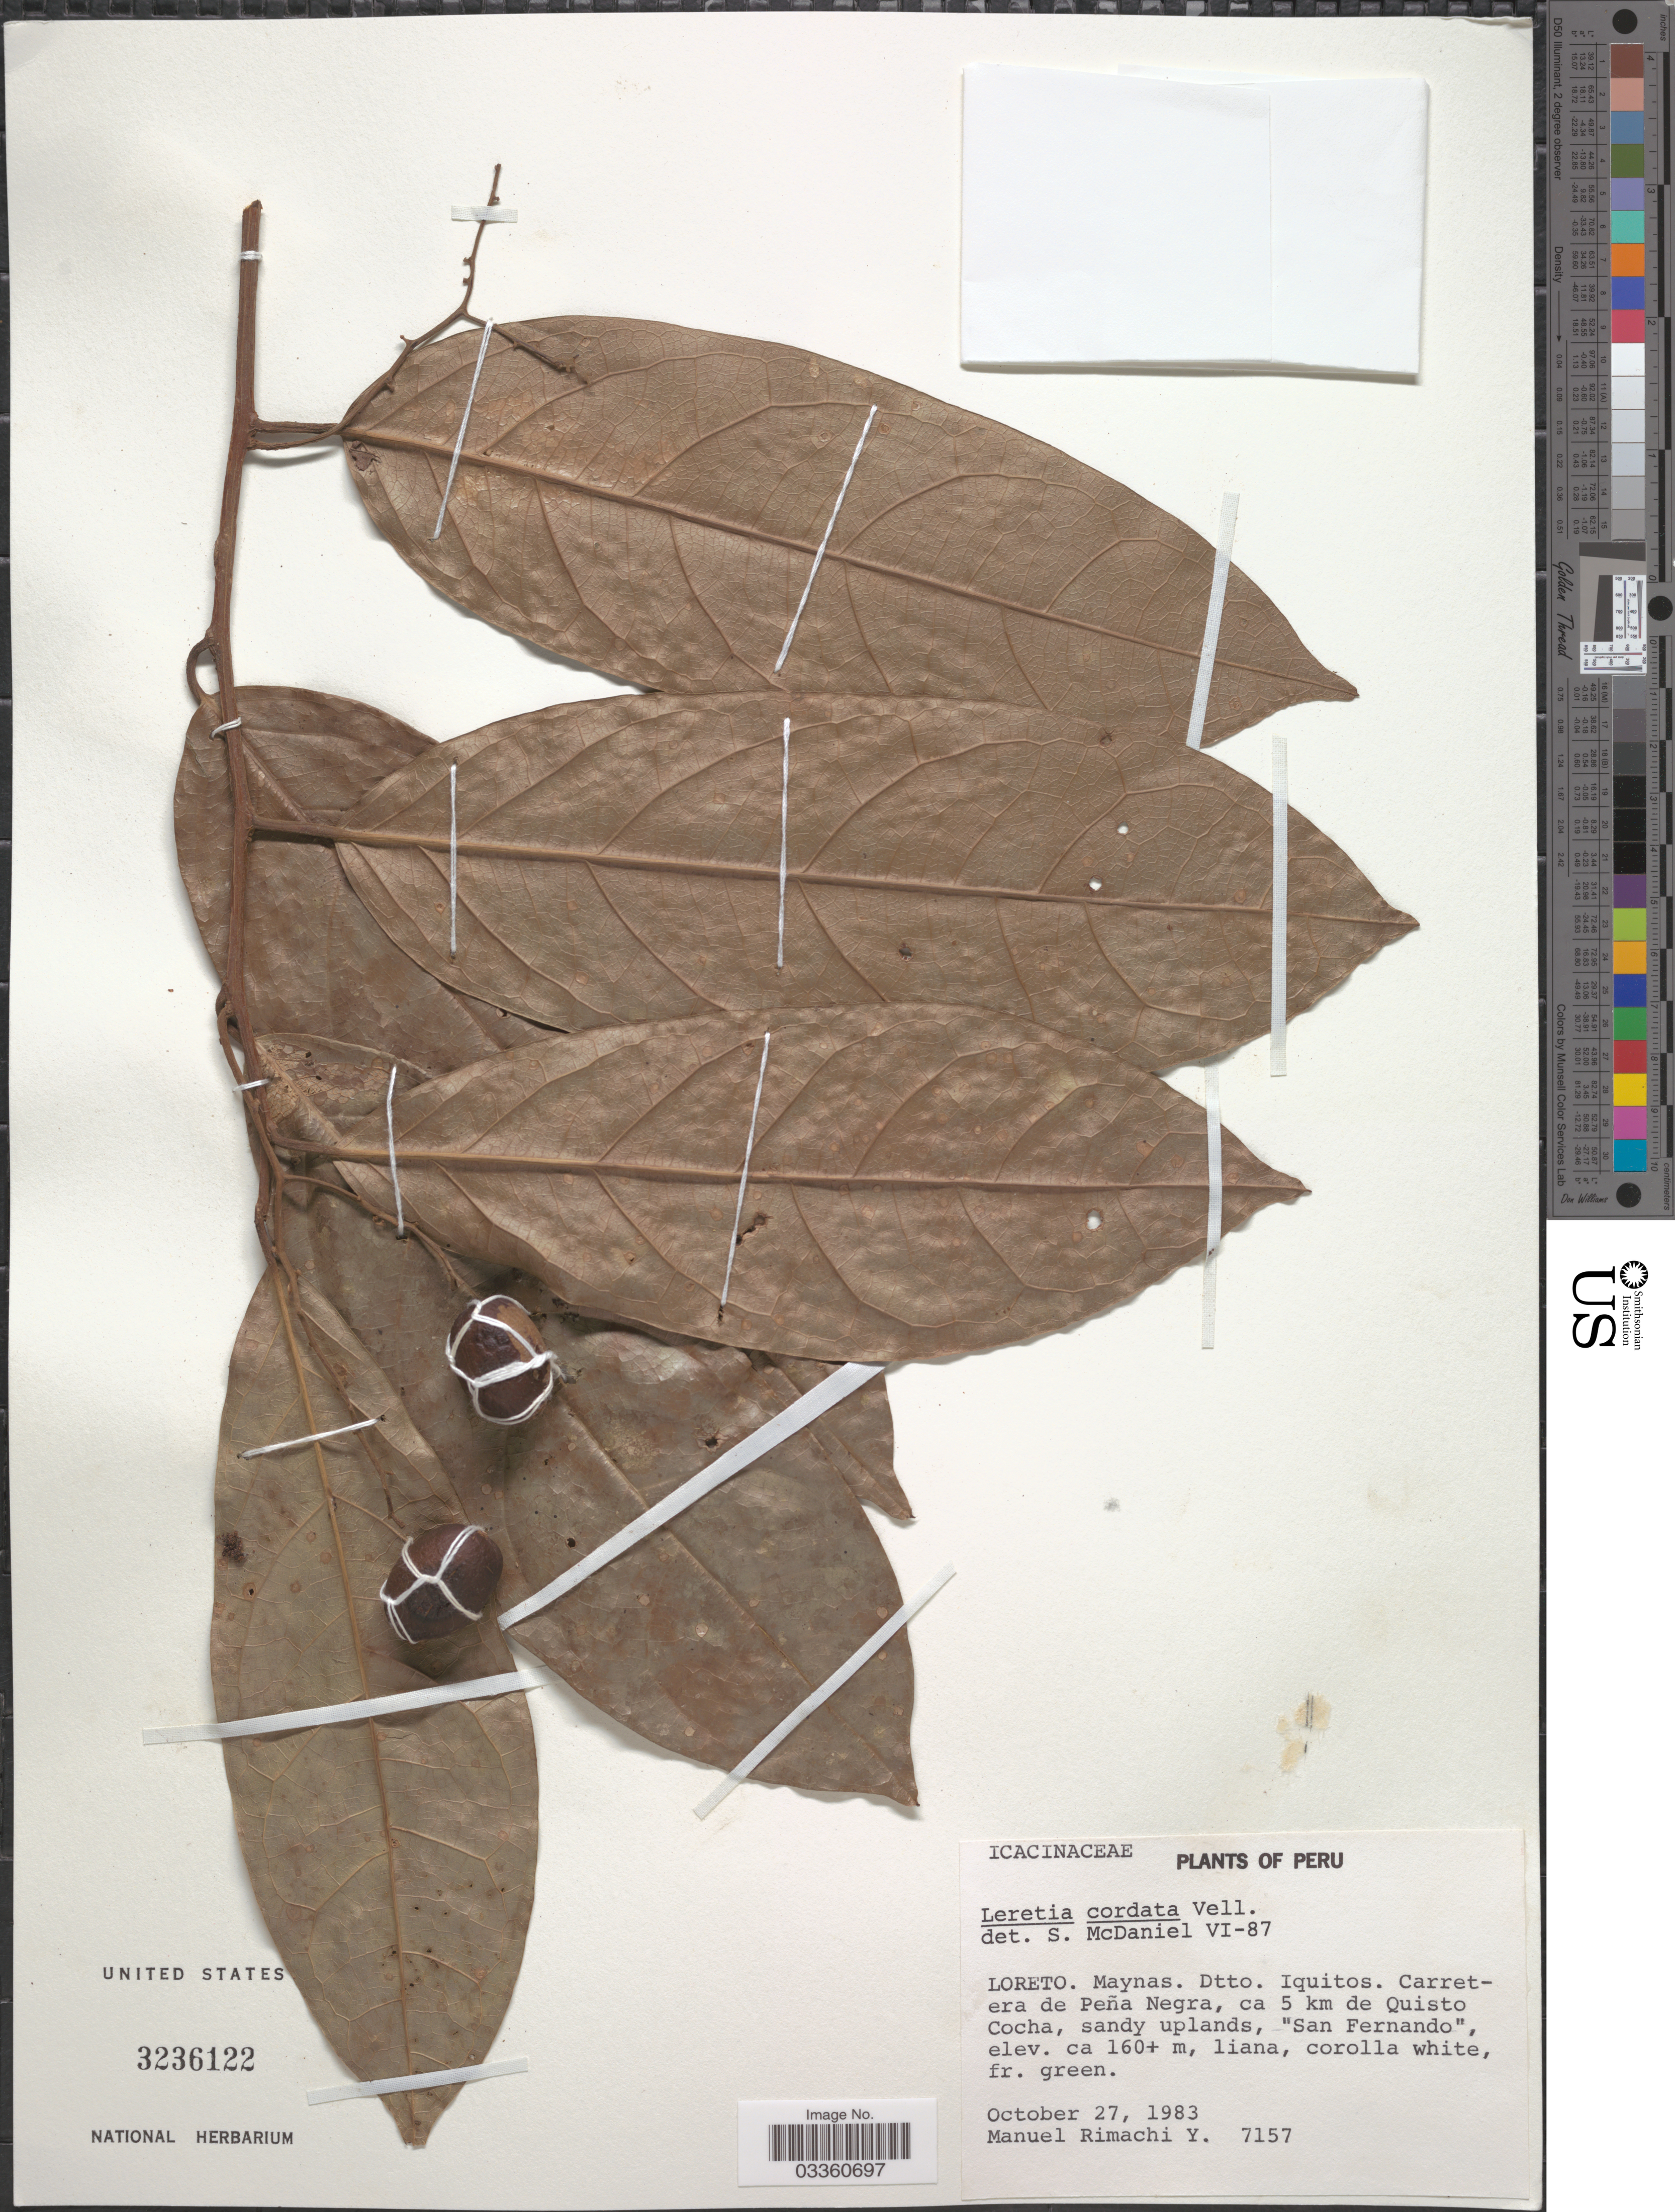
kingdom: Plantae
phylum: Tracheophyta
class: Magnoliopsida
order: Icacinales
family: Icacinaceae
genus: Leretia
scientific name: Leretia cordata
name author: Vell.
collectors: M. Rimachi Y.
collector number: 7157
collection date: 1983-10-27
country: Peru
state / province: Loreto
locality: Maynas. Dtto. Iquitos. Carretera de Peña de Negra, ca 5 km de Quisto Cocha, sandy uplands, "San Francisco".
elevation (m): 160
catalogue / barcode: US 3236122